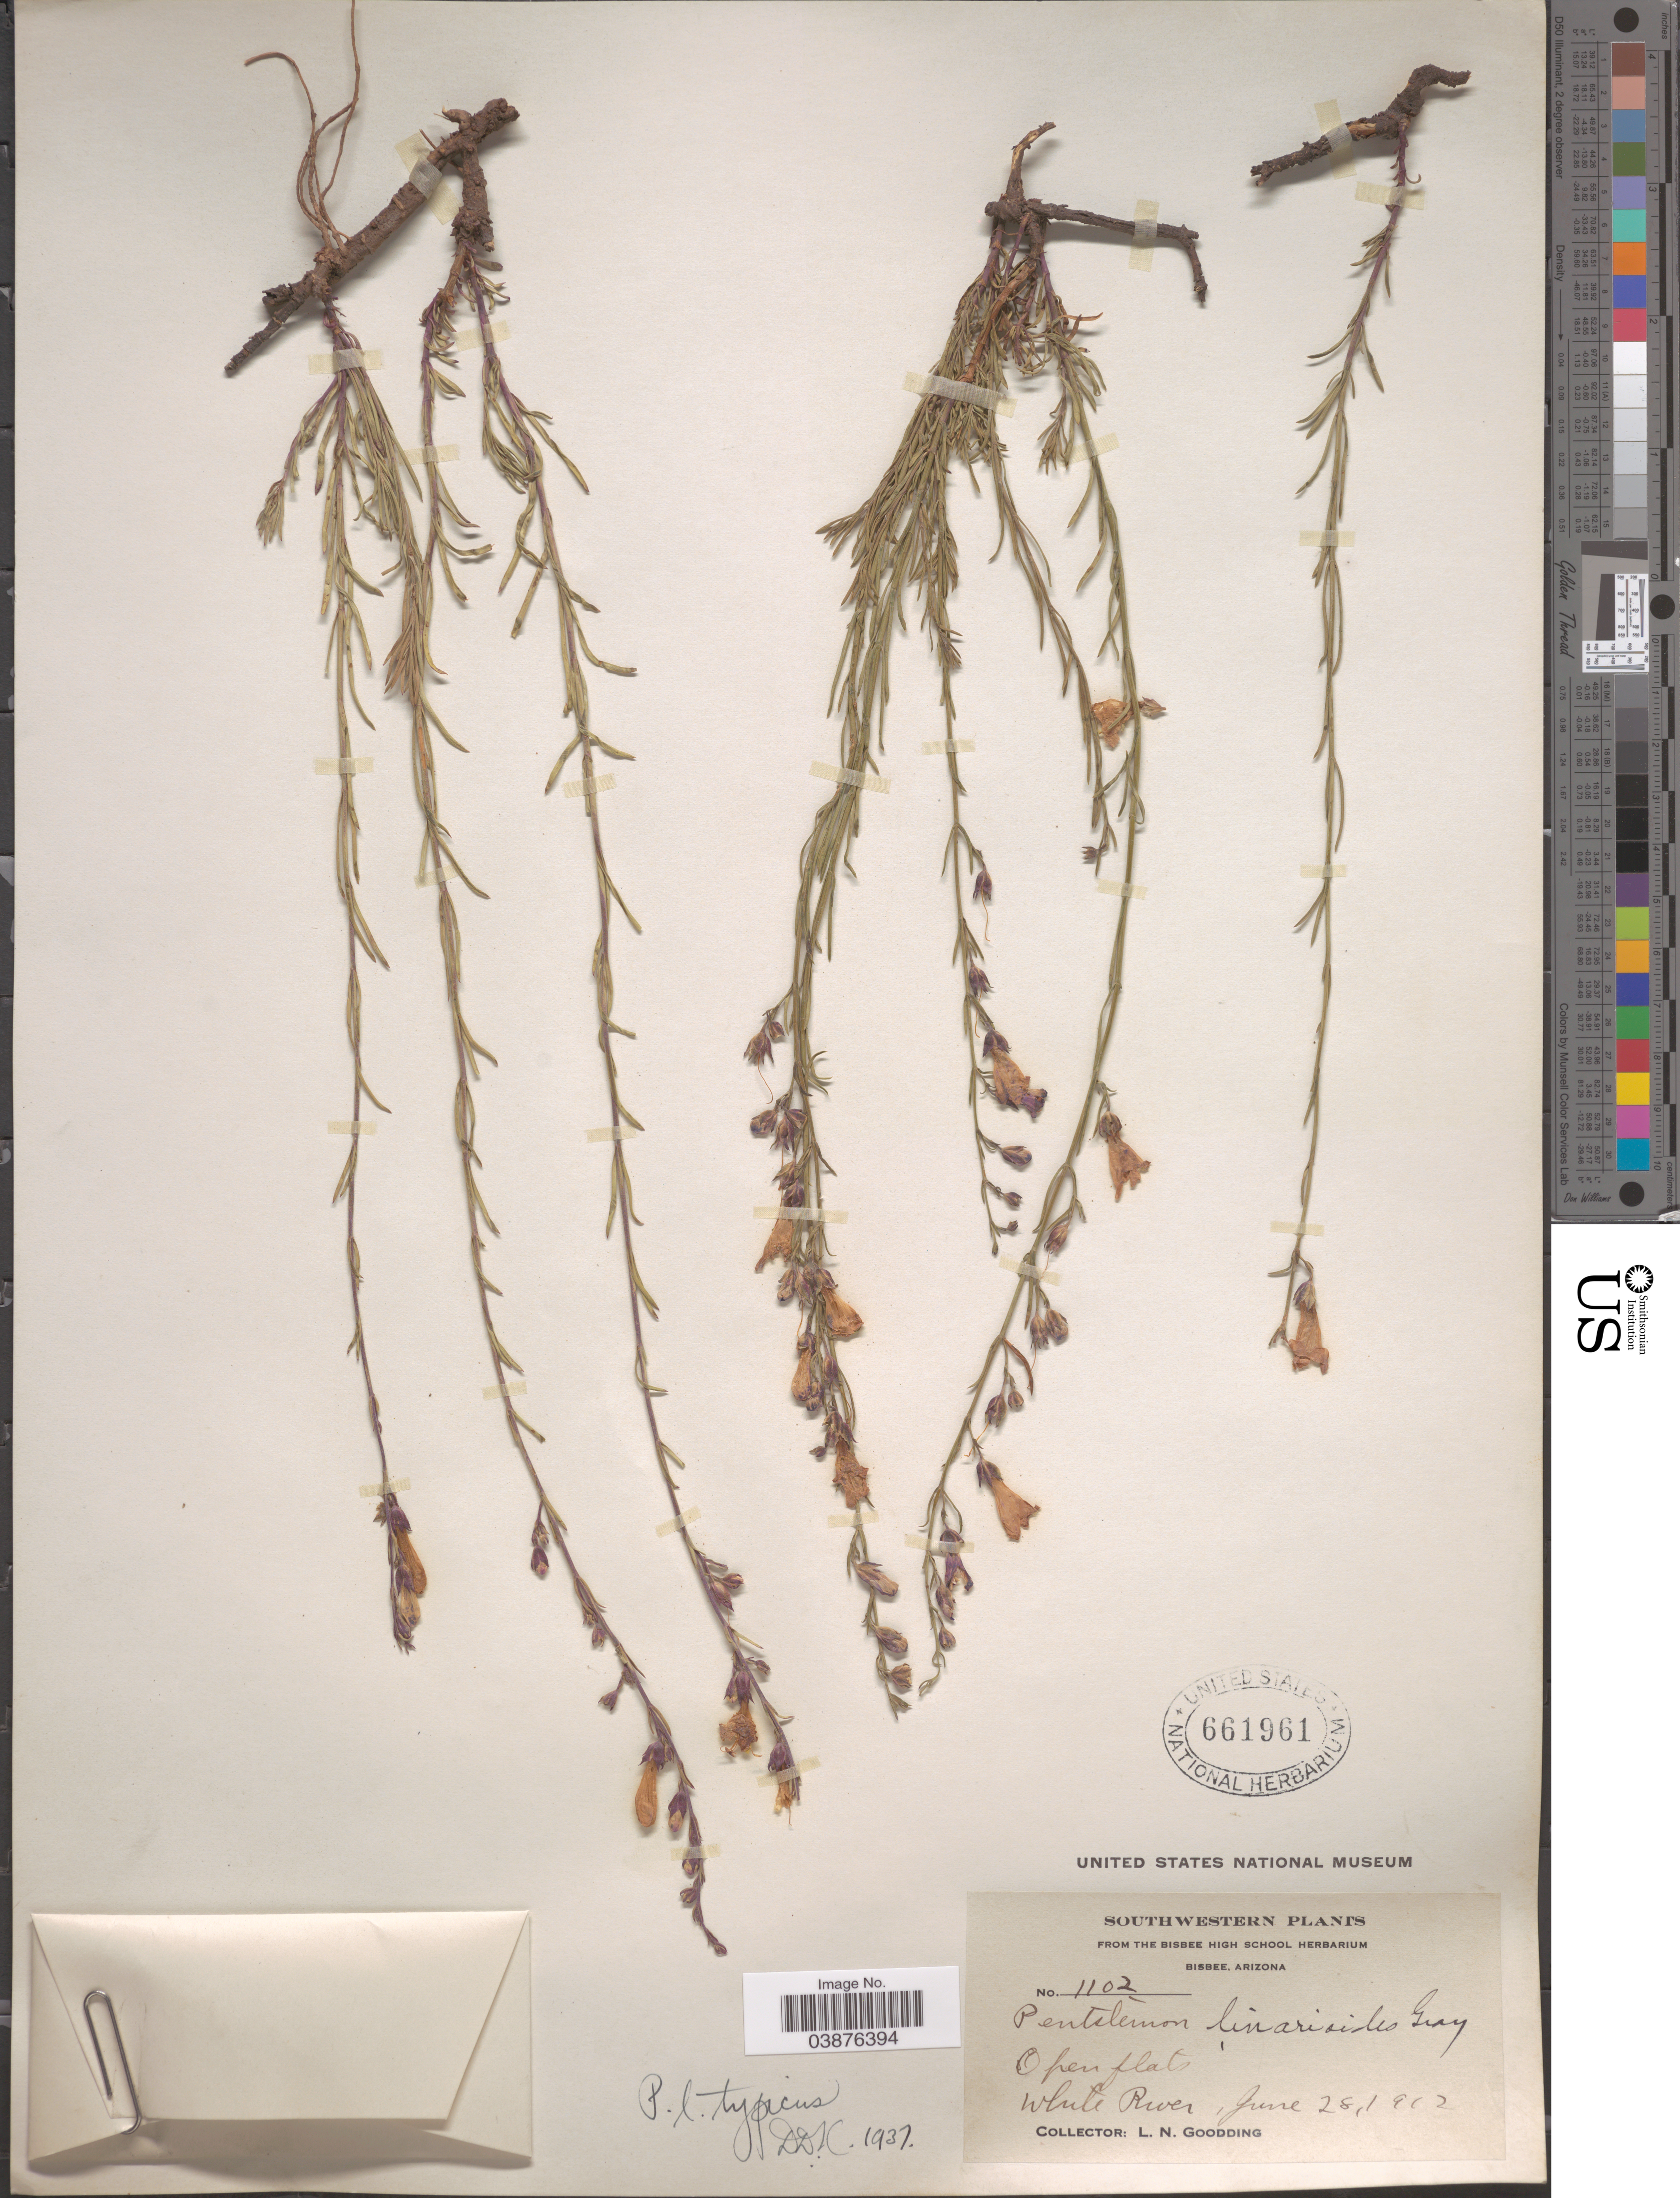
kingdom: Plantae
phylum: Tracheophyta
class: Magnoliopsida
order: Lamiales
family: Plantaginaceae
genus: Penstemon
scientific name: Penstemon linarioides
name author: A. Gray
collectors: L. N. Goodding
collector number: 1102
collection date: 1912-06-28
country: United States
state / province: Arizona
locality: Southwestern. White River.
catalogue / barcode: US 661961